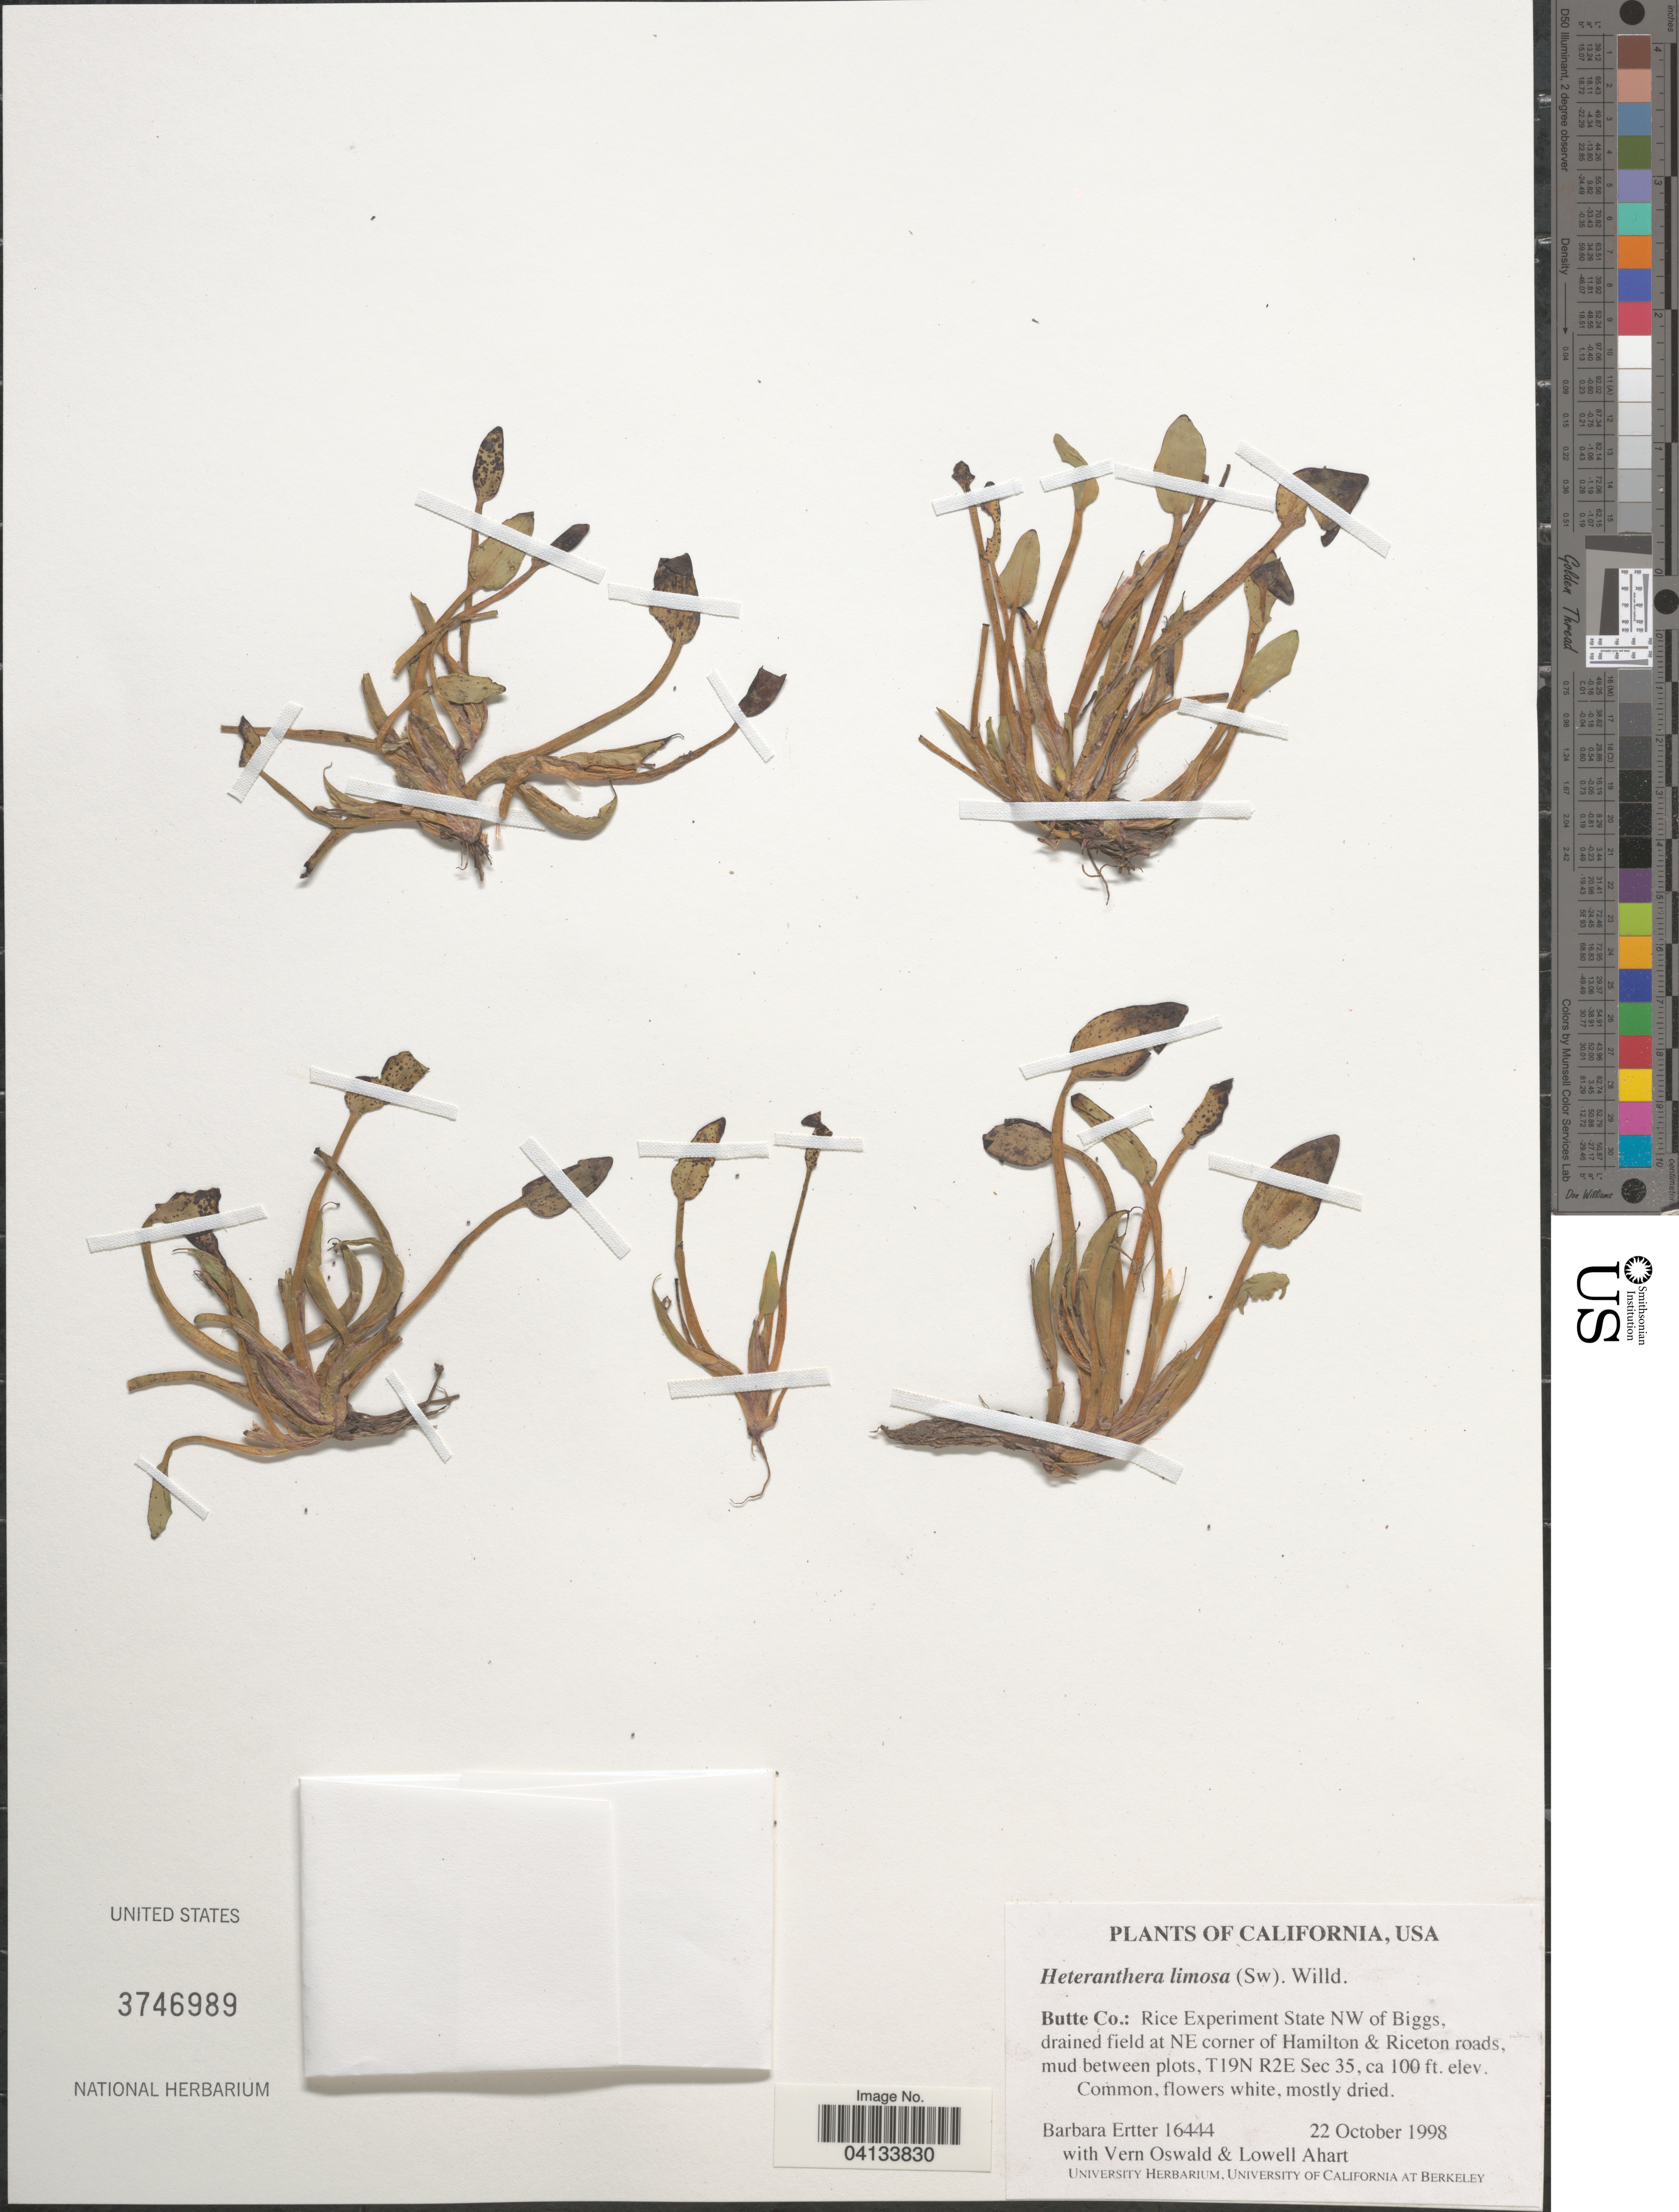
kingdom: Plantae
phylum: Tracheophyta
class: Liliopsida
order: Commelinales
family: Pontederiaceae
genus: Heteranthera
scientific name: Heteranthera limosa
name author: (Sw.) Willd.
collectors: B. Ertter, V. Oswald & L. Ahart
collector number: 16444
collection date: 1998-10-22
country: United States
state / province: California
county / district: Butte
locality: Butte Co.: Rice Experiment State NW of Biggs, drained field at NE corner of Hamilton & Riceton roads, mud between plots, T19N R2E Sec 35.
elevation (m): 30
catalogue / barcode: US 3746989